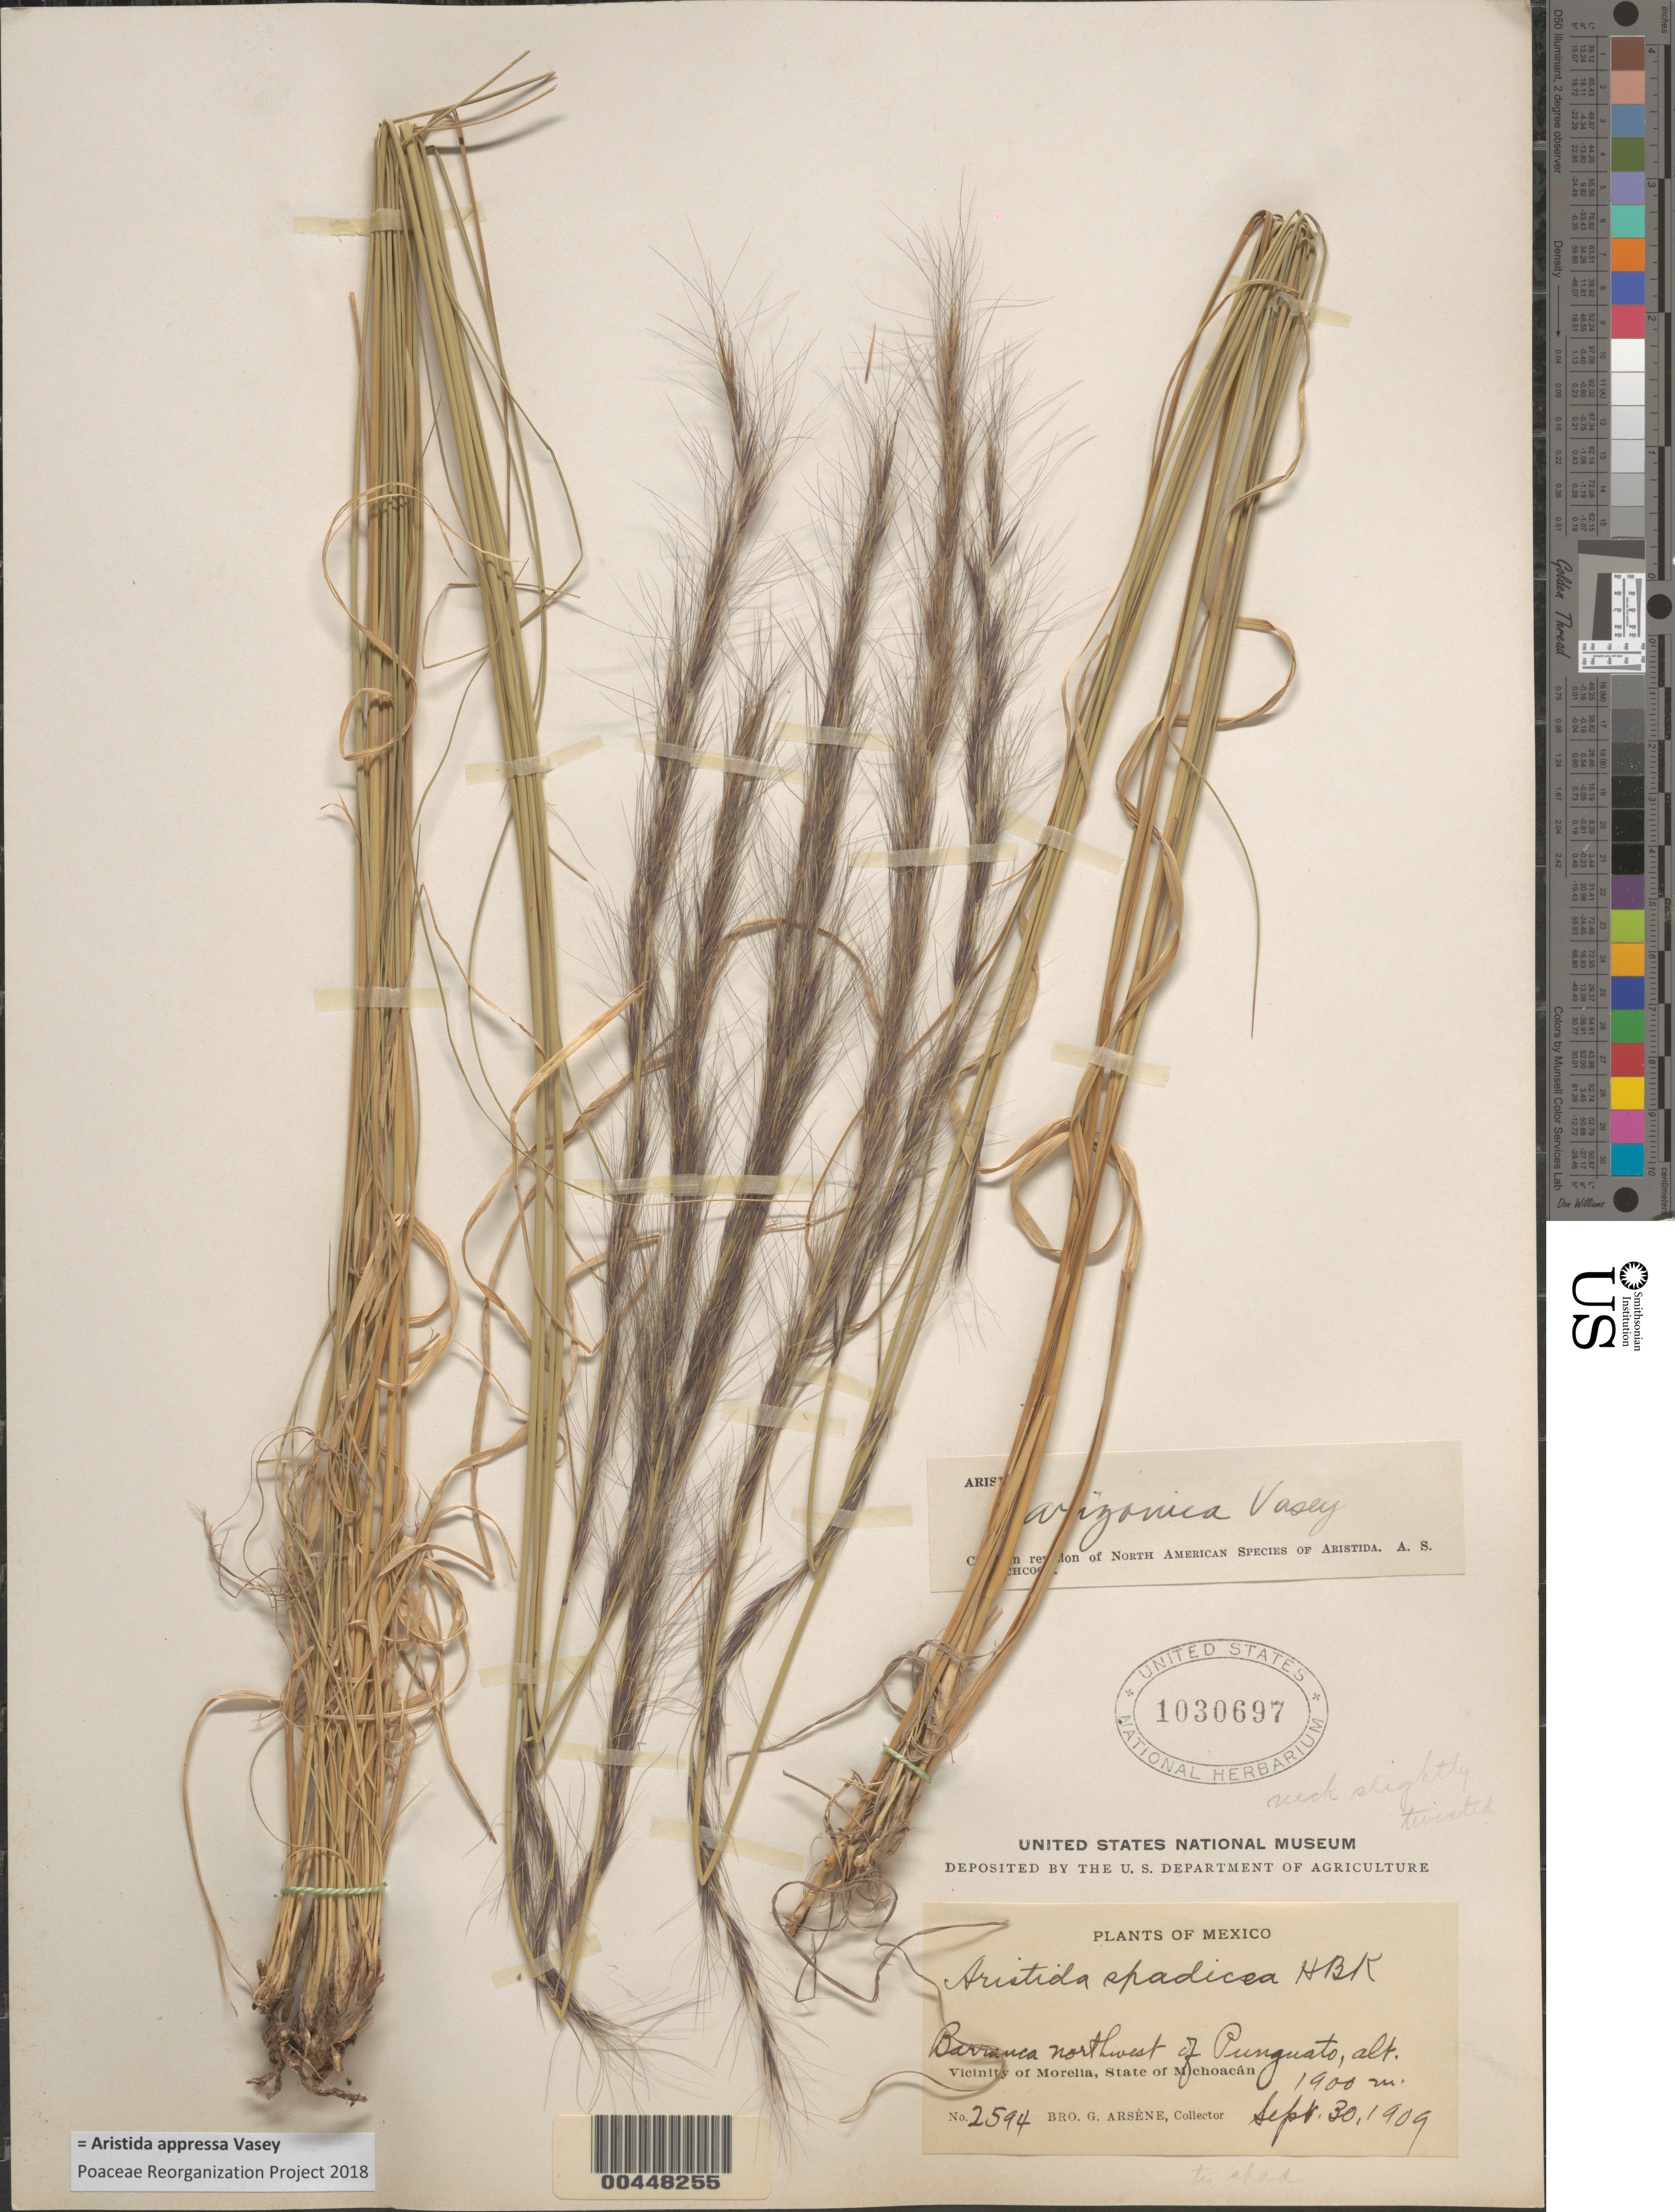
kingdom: Plantae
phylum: Tracheophyta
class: Liliopsida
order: Poales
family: Poaceae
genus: Aristida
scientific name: Aristida appressa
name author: Vasey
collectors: Bro. G. Arsène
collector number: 2594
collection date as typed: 30 Sep 1909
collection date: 1909-09-30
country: Mexico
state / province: Michoacán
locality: Vicinity of Morelia, Barranca NW of Punguato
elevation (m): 1900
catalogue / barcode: US 1030697